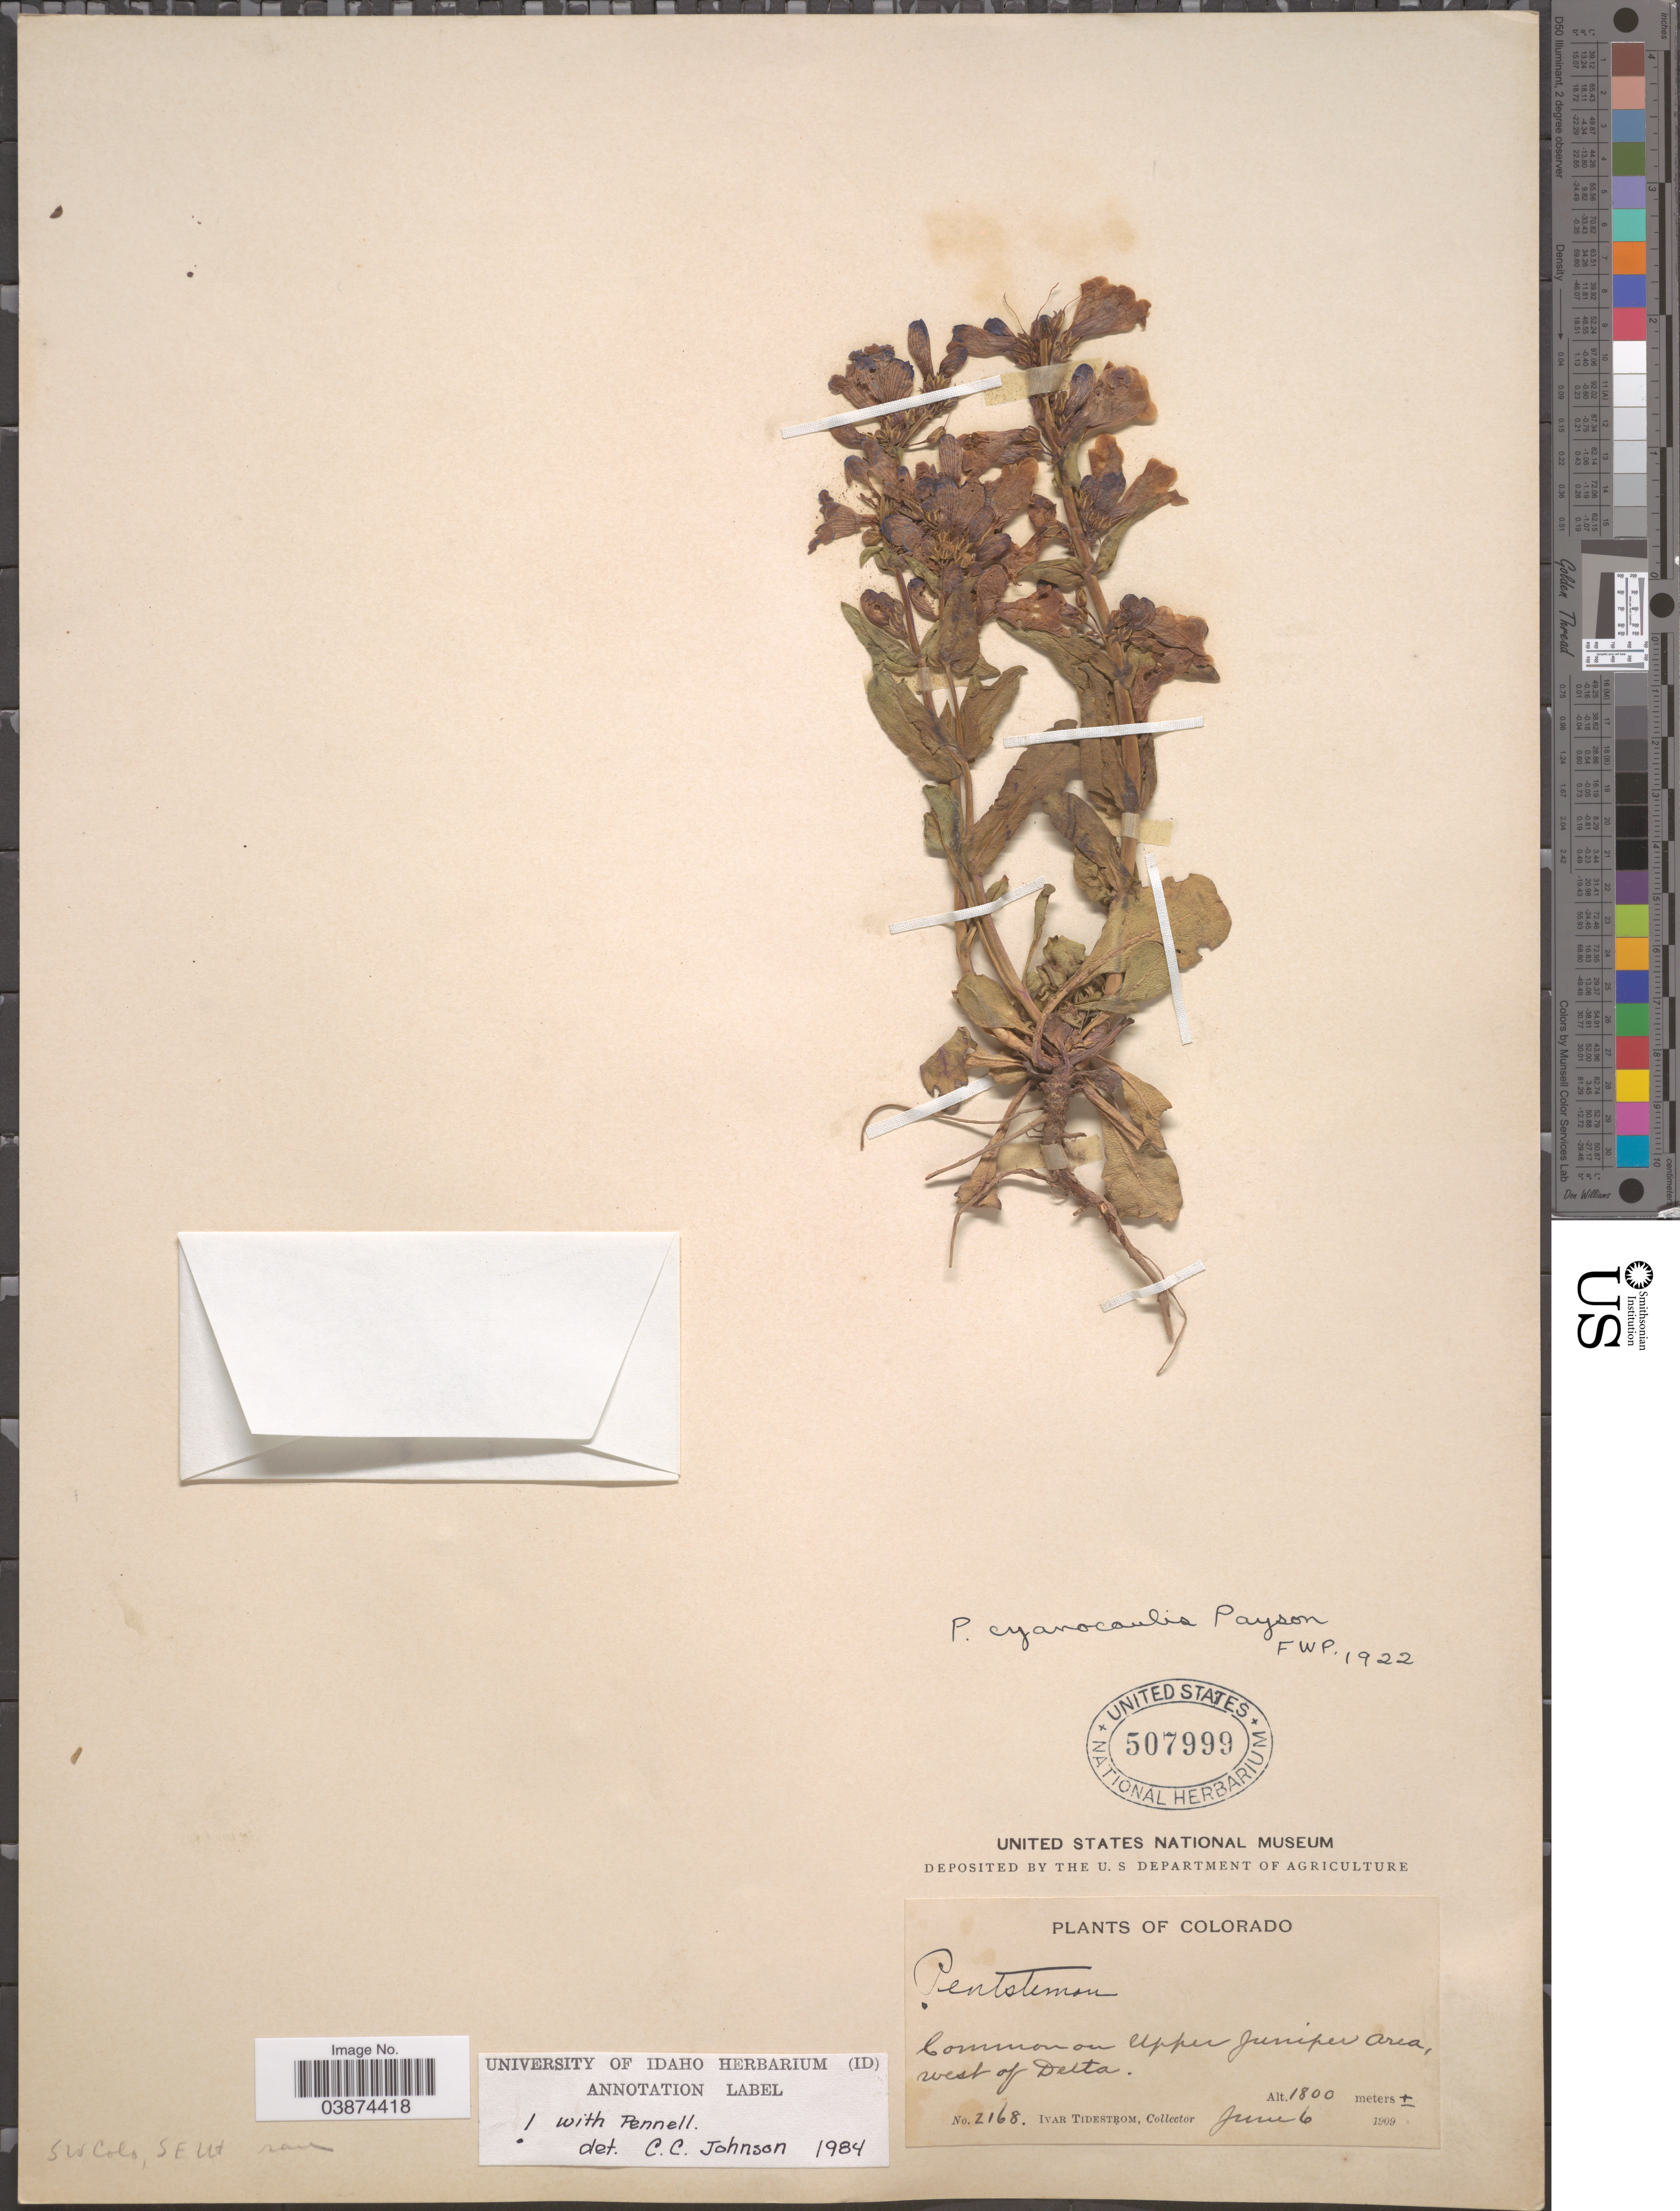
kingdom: Plantae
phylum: Tracheophyta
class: Magnoliopsida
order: Lamiales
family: Plantaginaceae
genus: Penstemon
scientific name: Penstemon cyanocaulis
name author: Payson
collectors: I. F. Tidestrom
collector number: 2168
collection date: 1909-06-06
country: United States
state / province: Colorado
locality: Common on Upper Juniper Area, west of Delta.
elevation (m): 1800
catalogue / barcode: US 507999